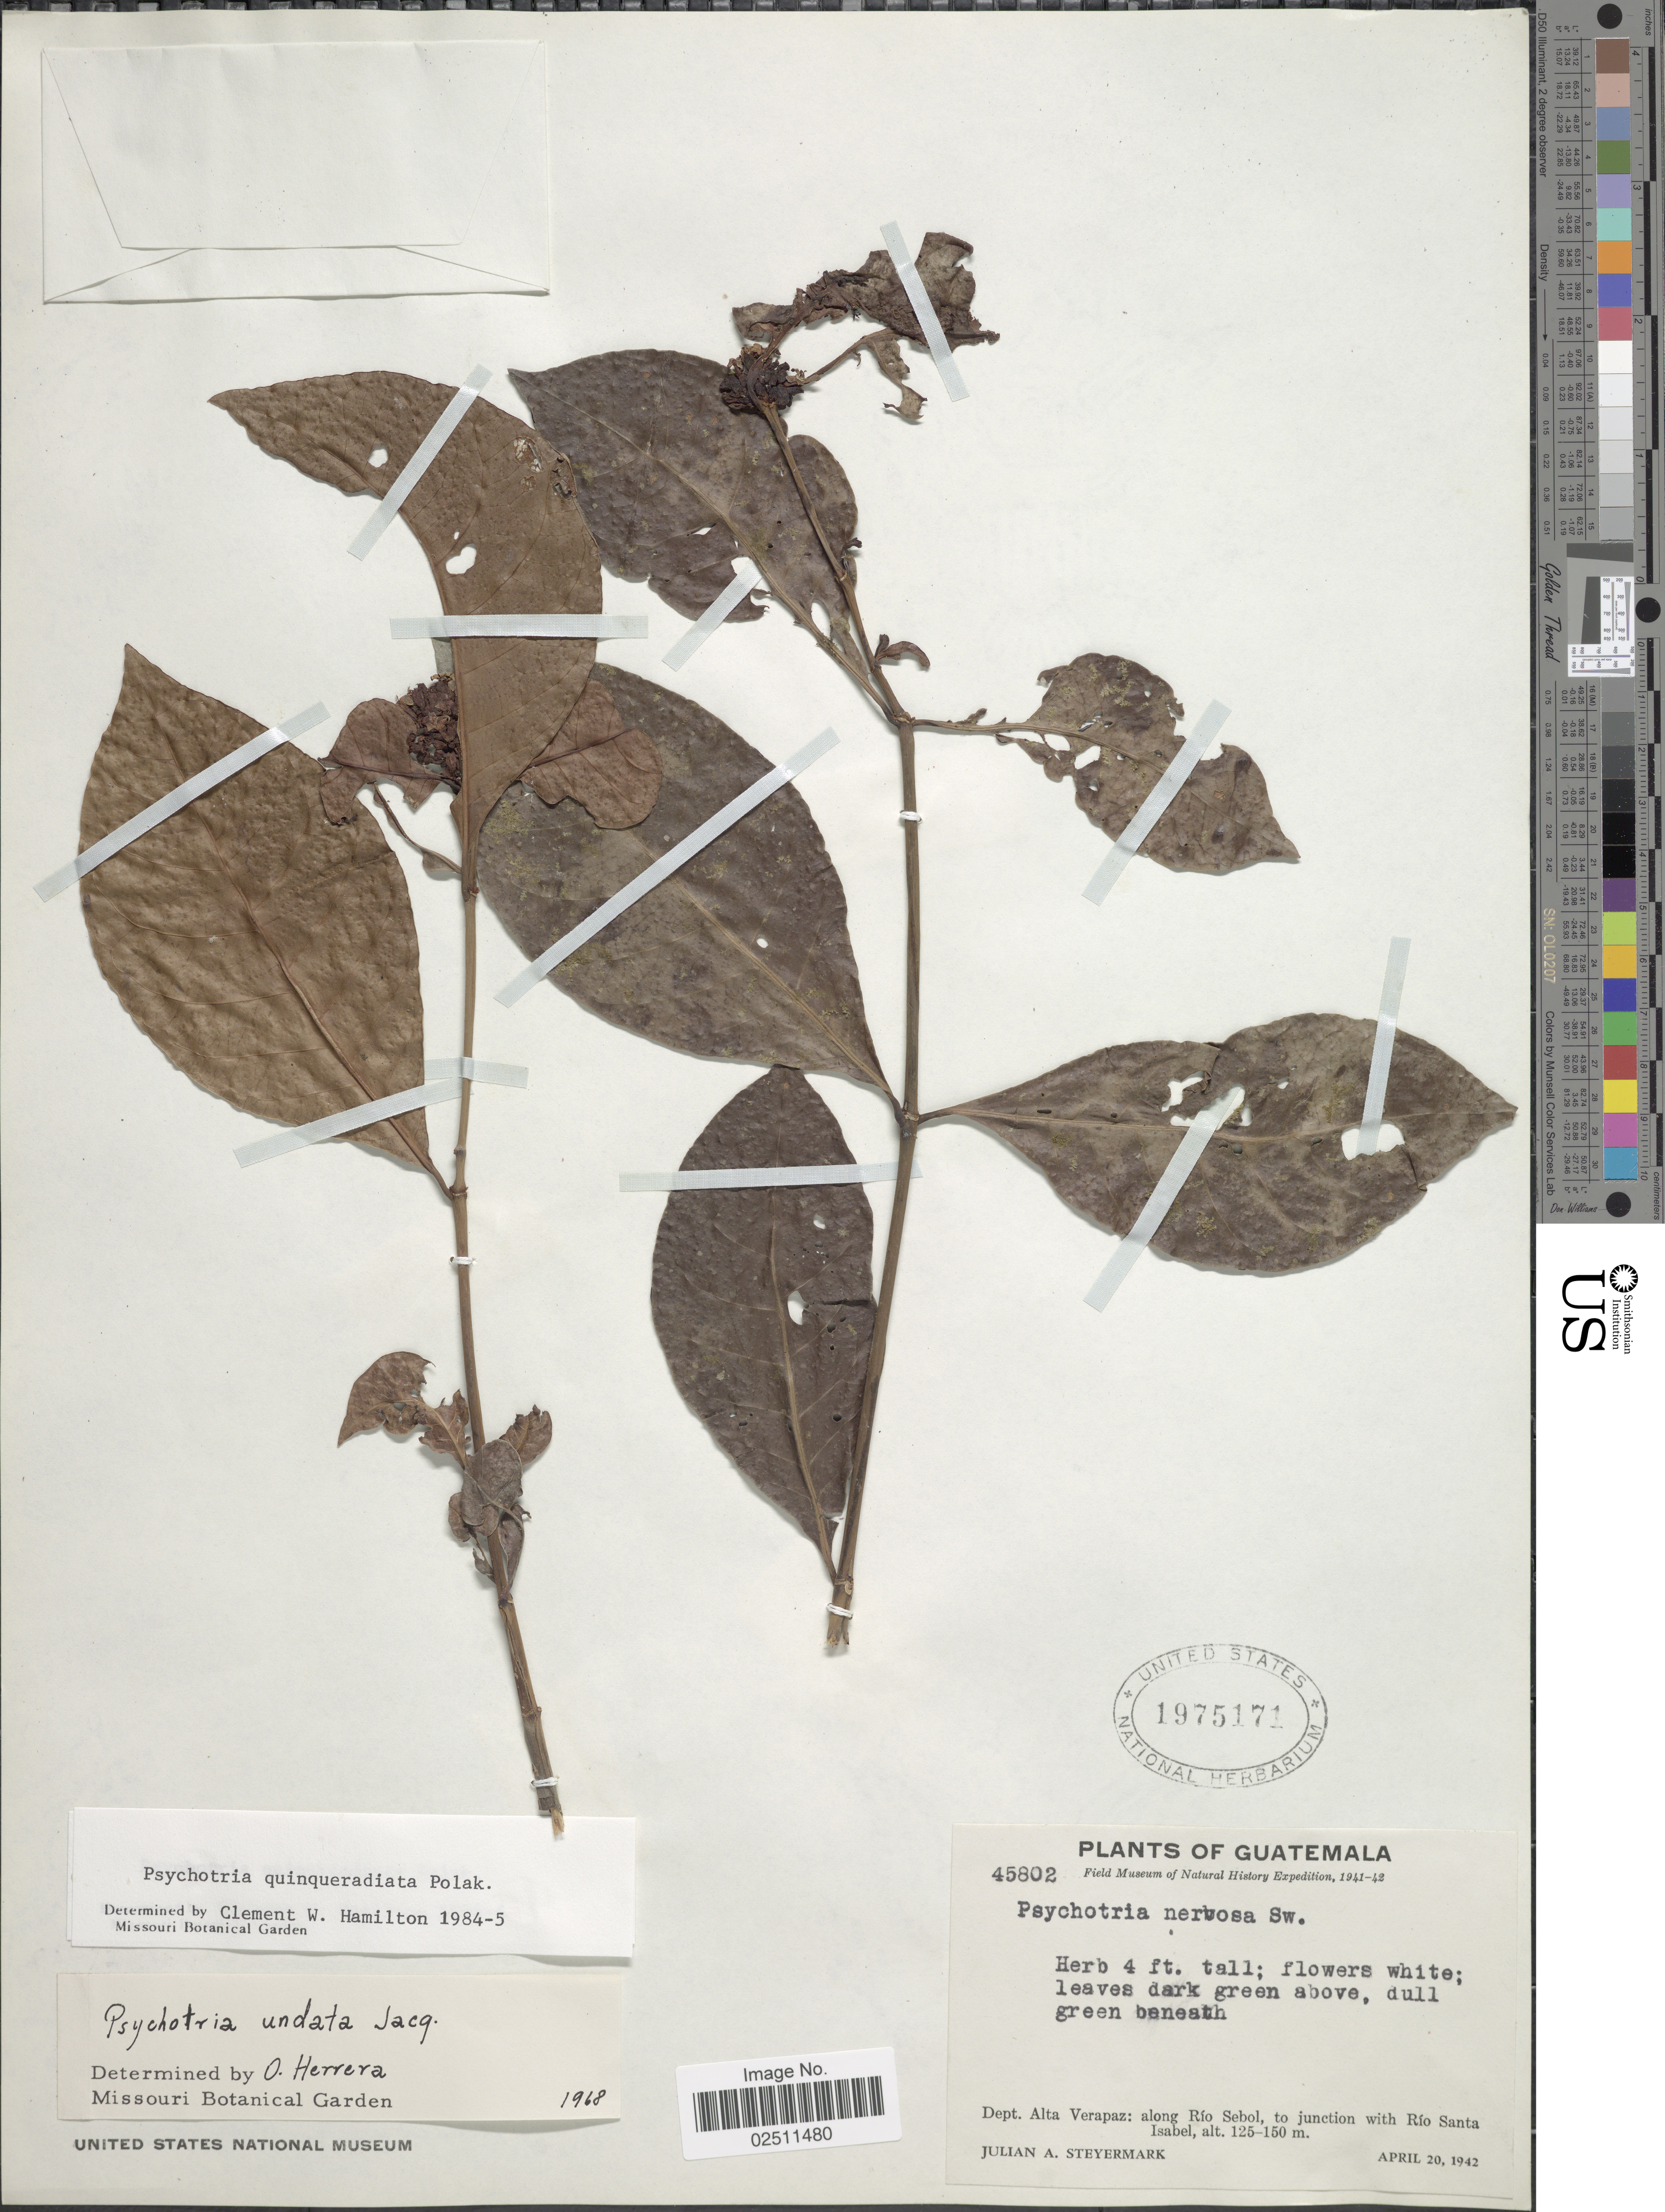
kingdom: Plantae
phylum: Tracheophyta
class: Magnoliopsida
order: Gentianales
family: Rubiaceae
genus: Psychotria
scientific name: Psychotria quinqueradiata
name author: Pol.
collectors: J. Steyermark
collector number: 45802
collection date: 1942-04-20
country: Guatemala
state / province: Alta Verapaz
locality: Dept. Alta Verapaz: along Rio Sebol, to junction with Rio Santa Isabel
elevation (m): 125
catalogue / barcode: US 1975171